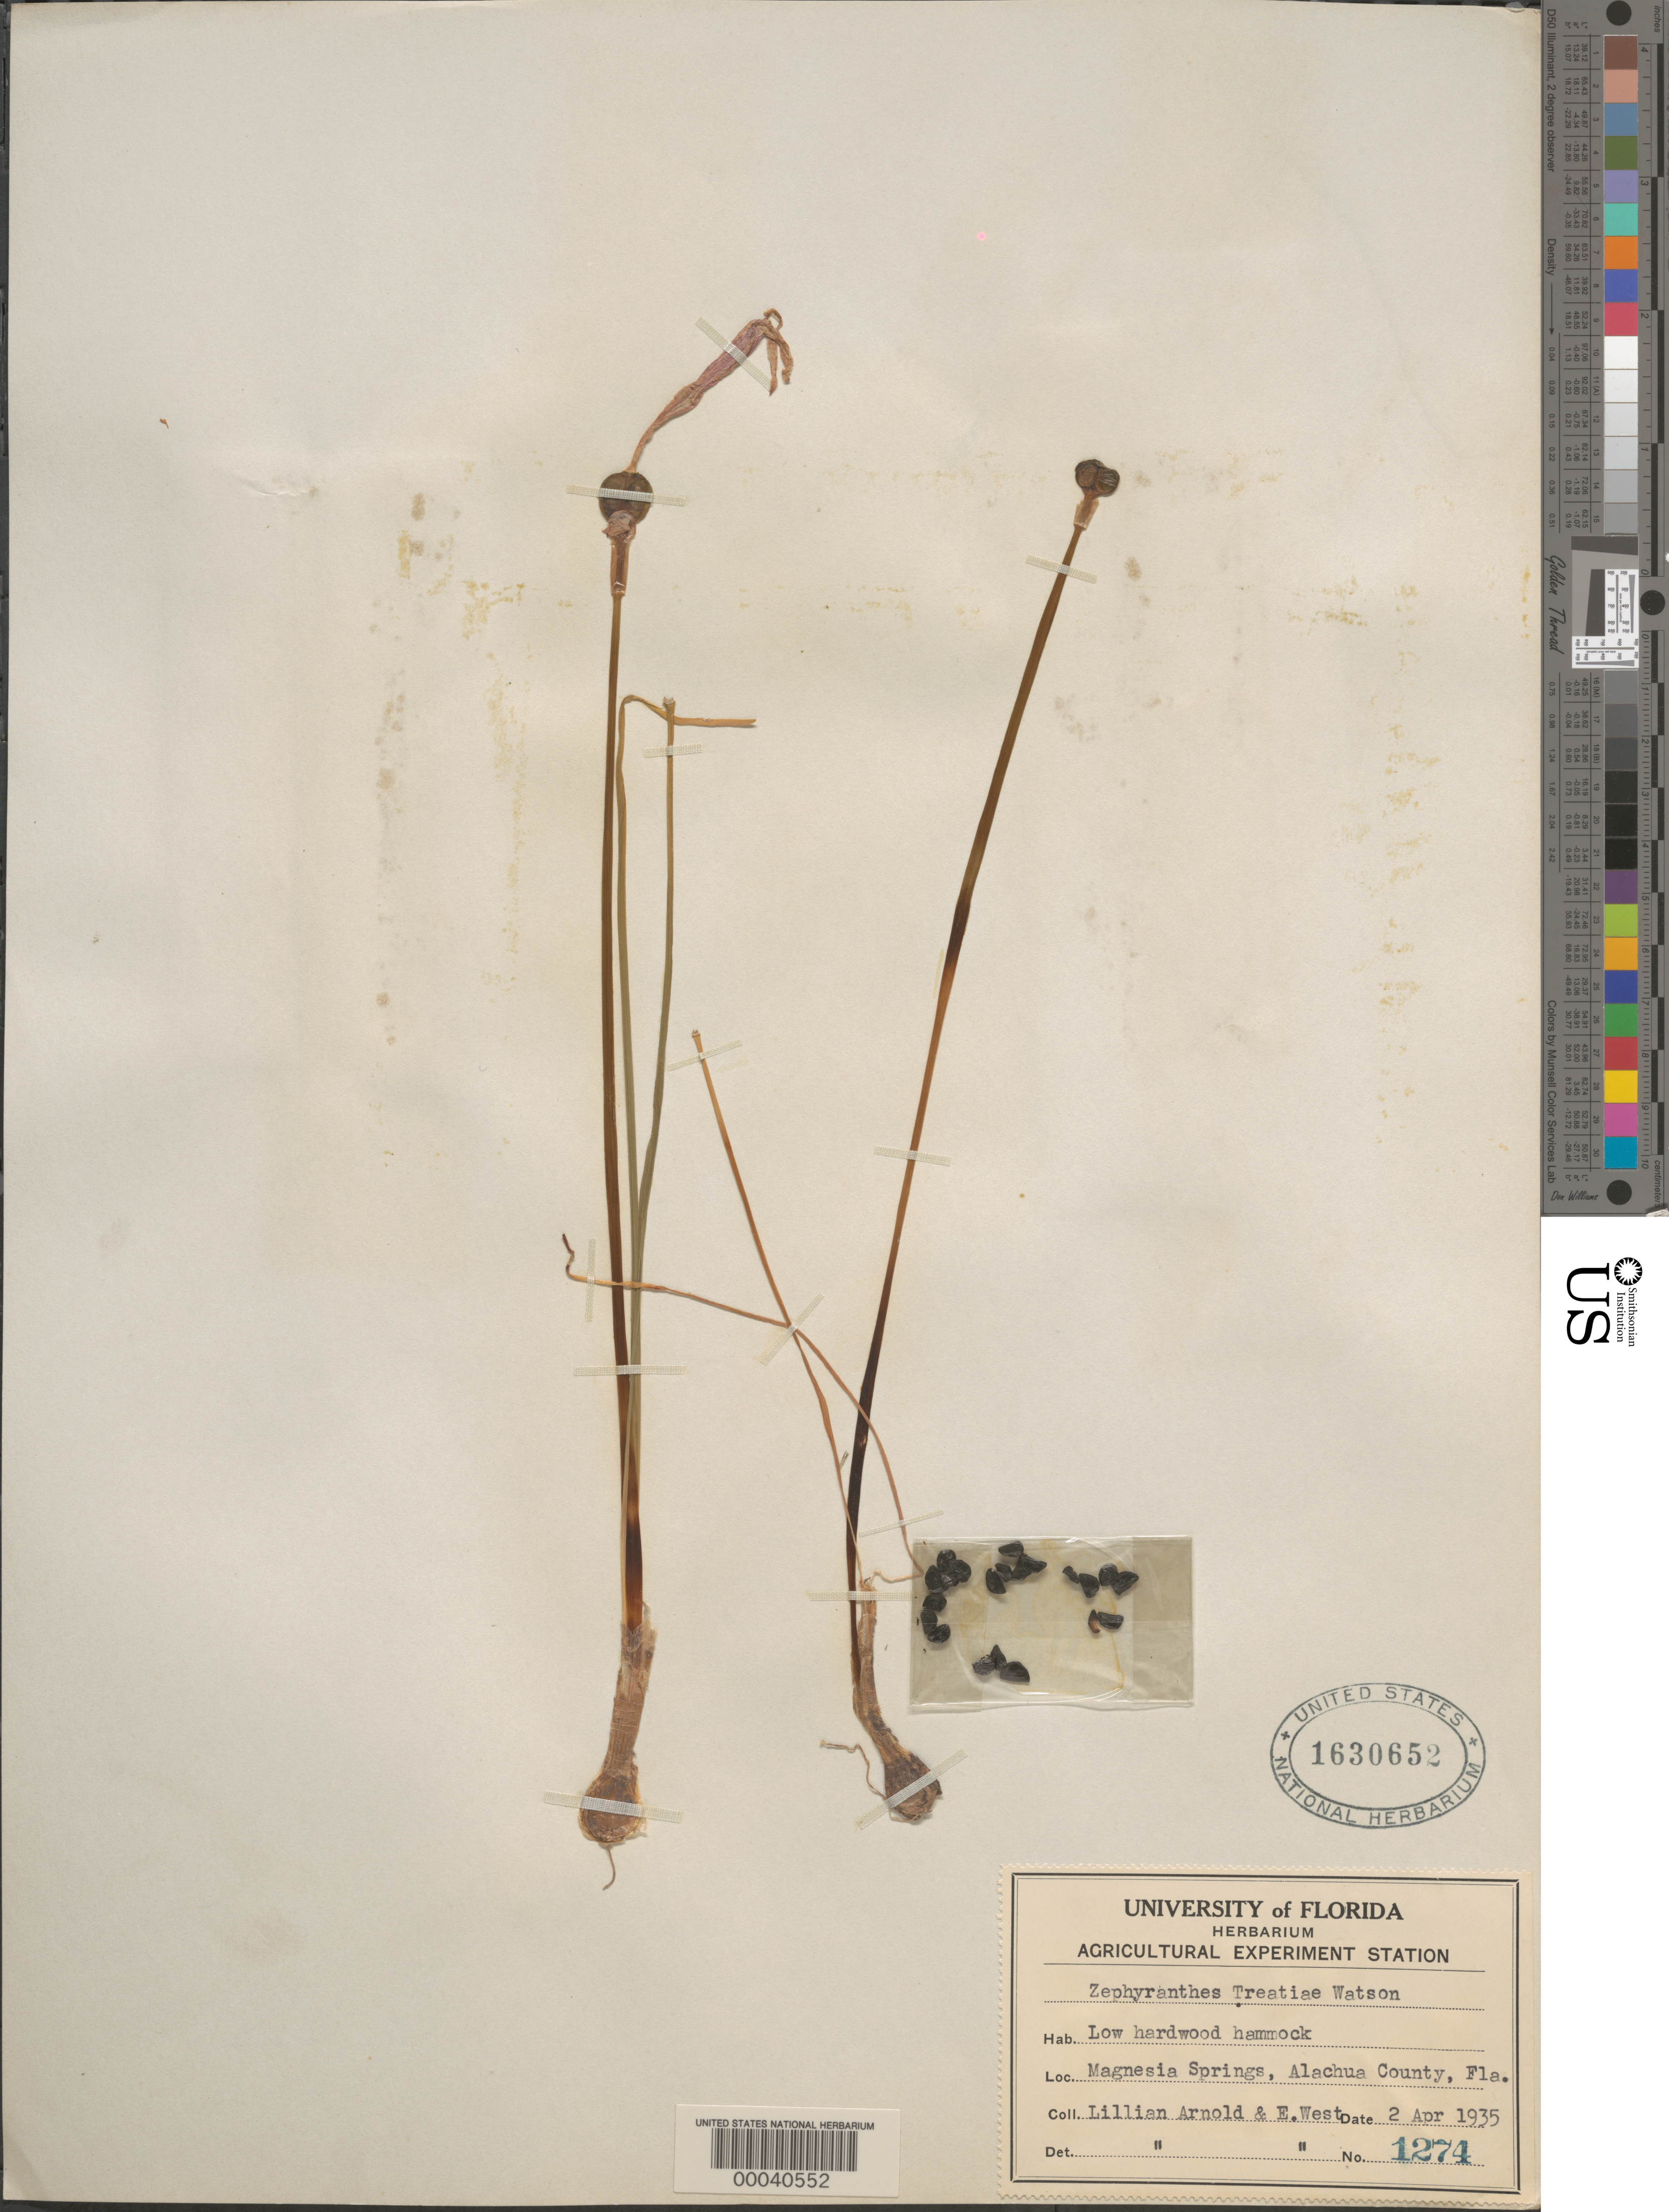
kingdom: Plantae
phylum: Tracheophyta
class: Liliopsida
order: Asparagales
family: Amaryllidaceae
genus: Zephyranthes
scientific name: Zephyranthes treatiae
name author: S. Watson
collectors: L. E. Arnold & E. West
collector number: Univ Of Fl Herb 1274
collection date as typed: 05 Apr 1935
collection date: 1935-04-05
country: United States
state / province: Florida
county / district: Alachua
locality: Magnesia springs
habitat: Low hardwood hammock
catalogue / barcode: US 1630652